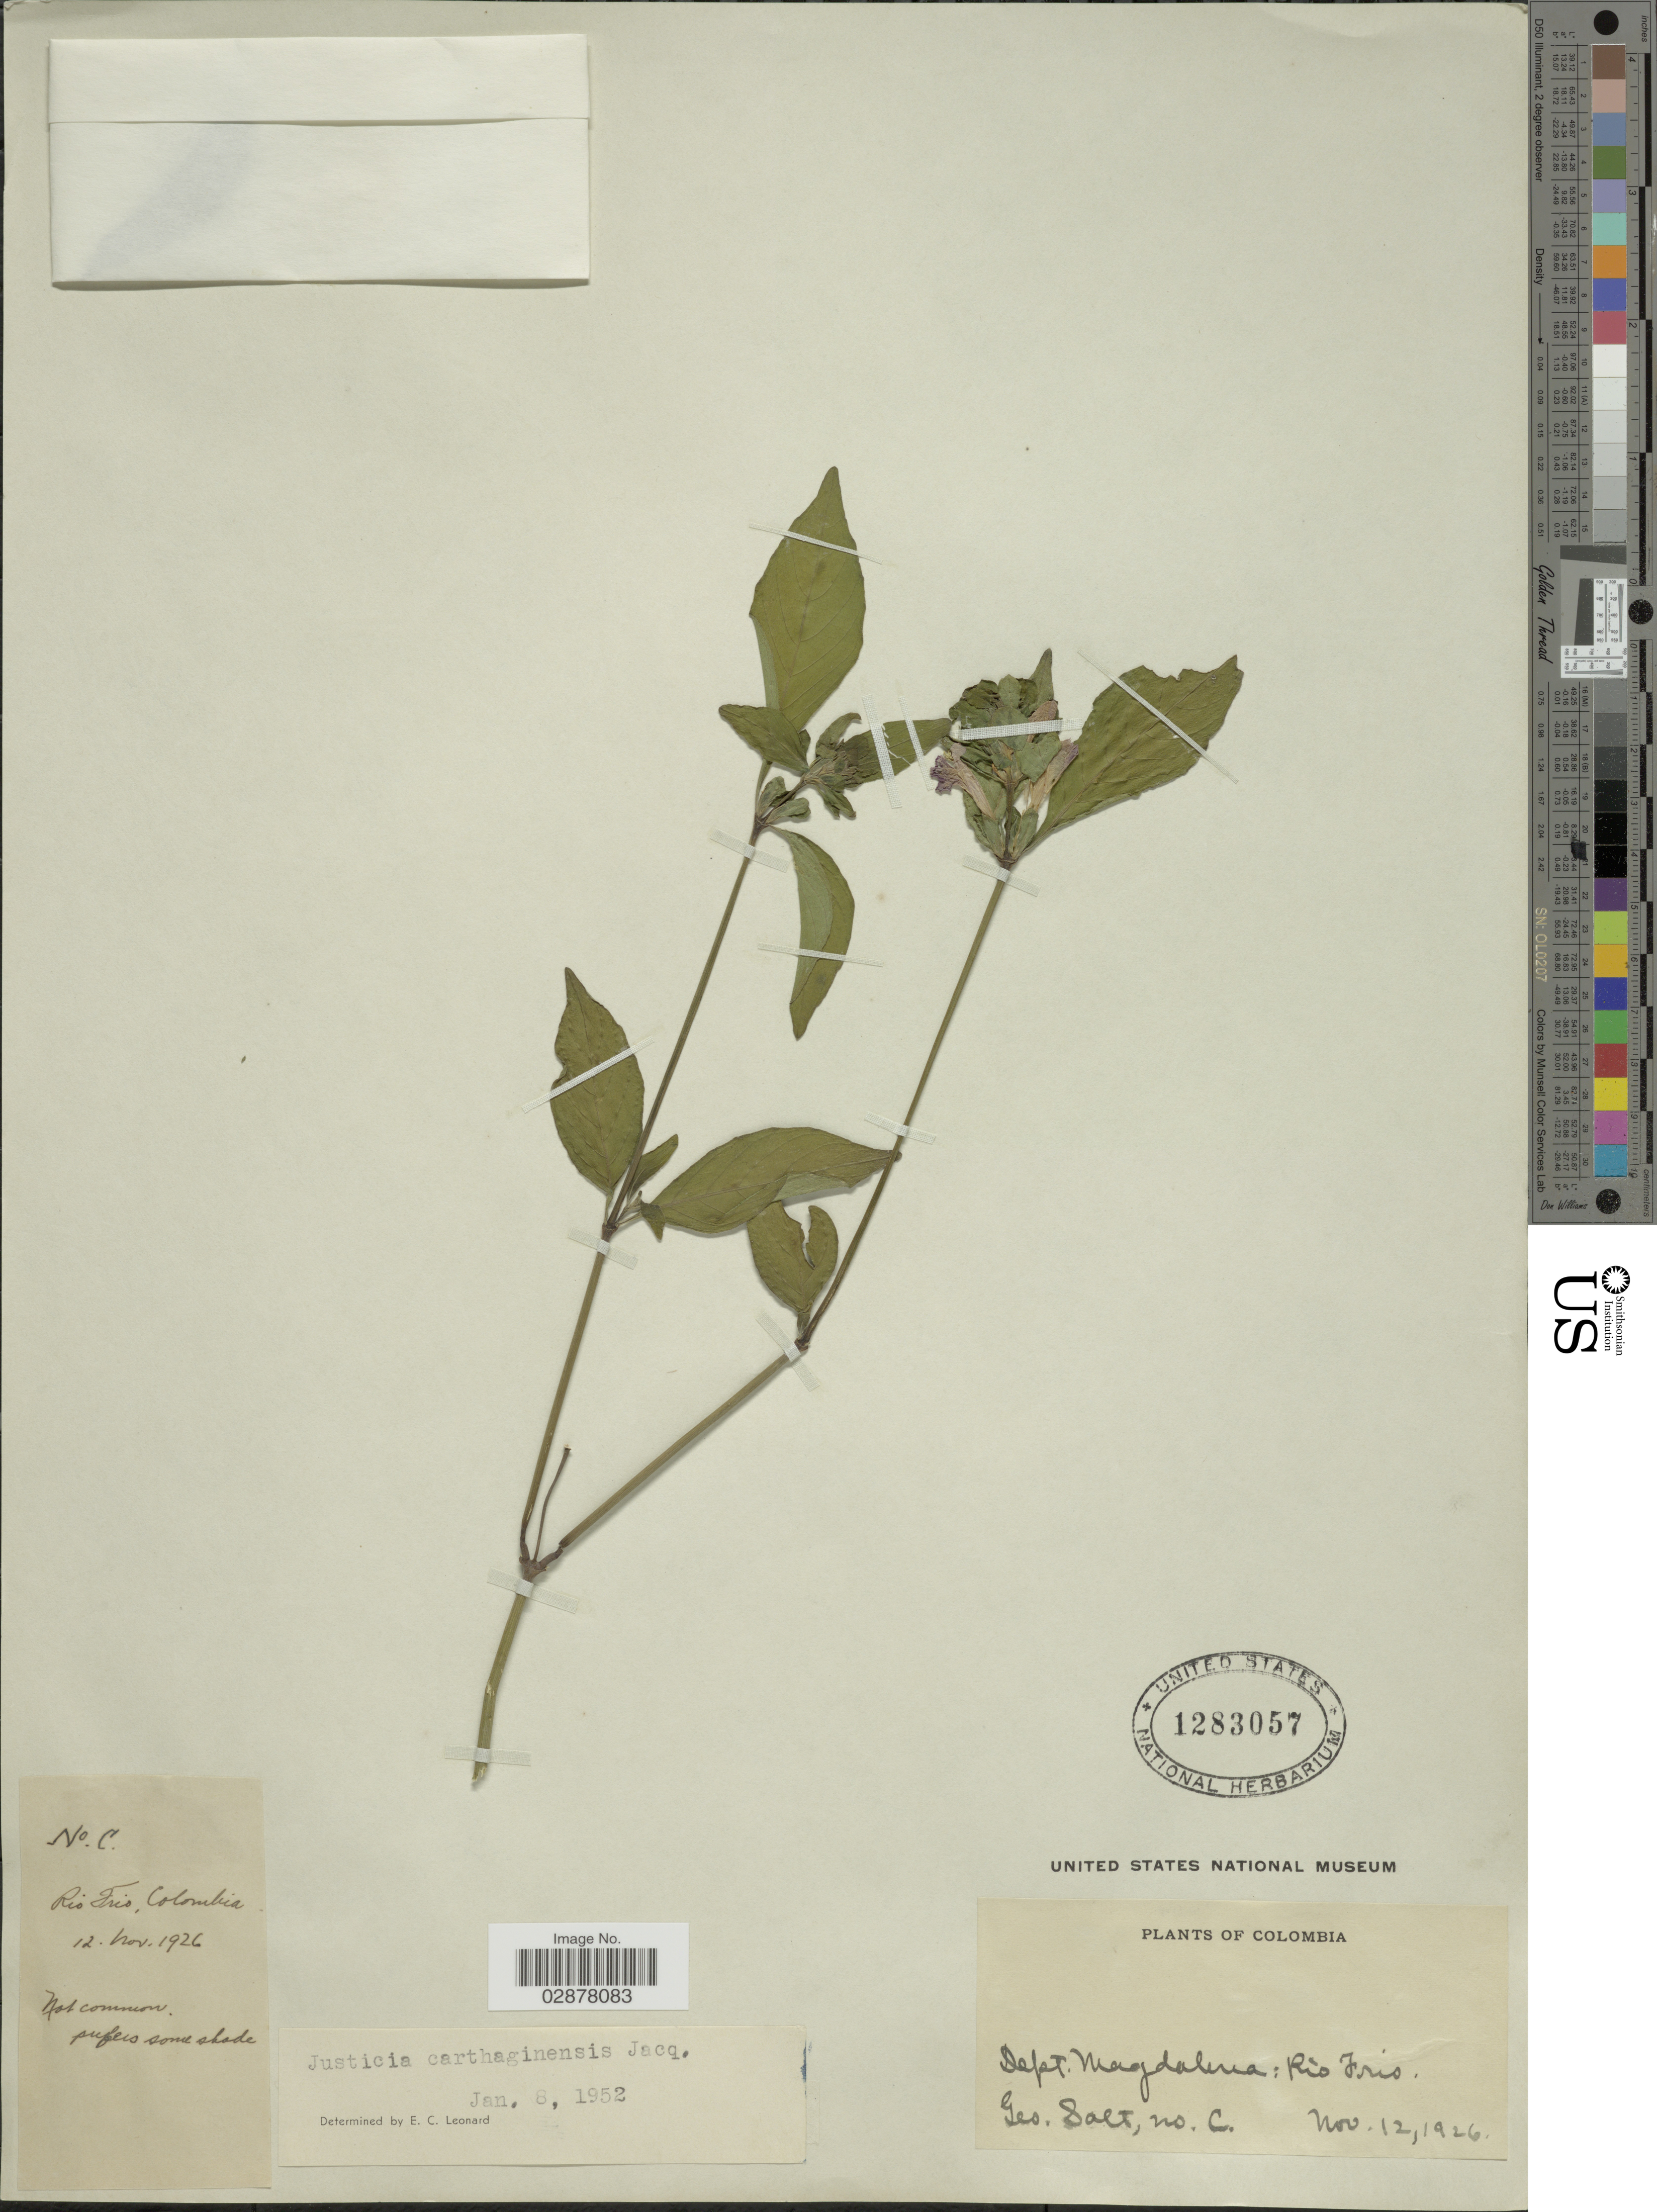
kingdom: Plantae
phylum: Tracheophyta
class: Magnoliopsida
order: Lamiales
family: Acanthaceae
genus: Justicia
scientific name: Justicia carthaginensis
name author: Jacq.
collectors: G. Salt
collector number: C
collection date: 1926-11-12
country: Colombia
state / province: Magdalena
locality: Dept. Magdalenda, Rio Frio.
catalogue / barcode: US 1283057